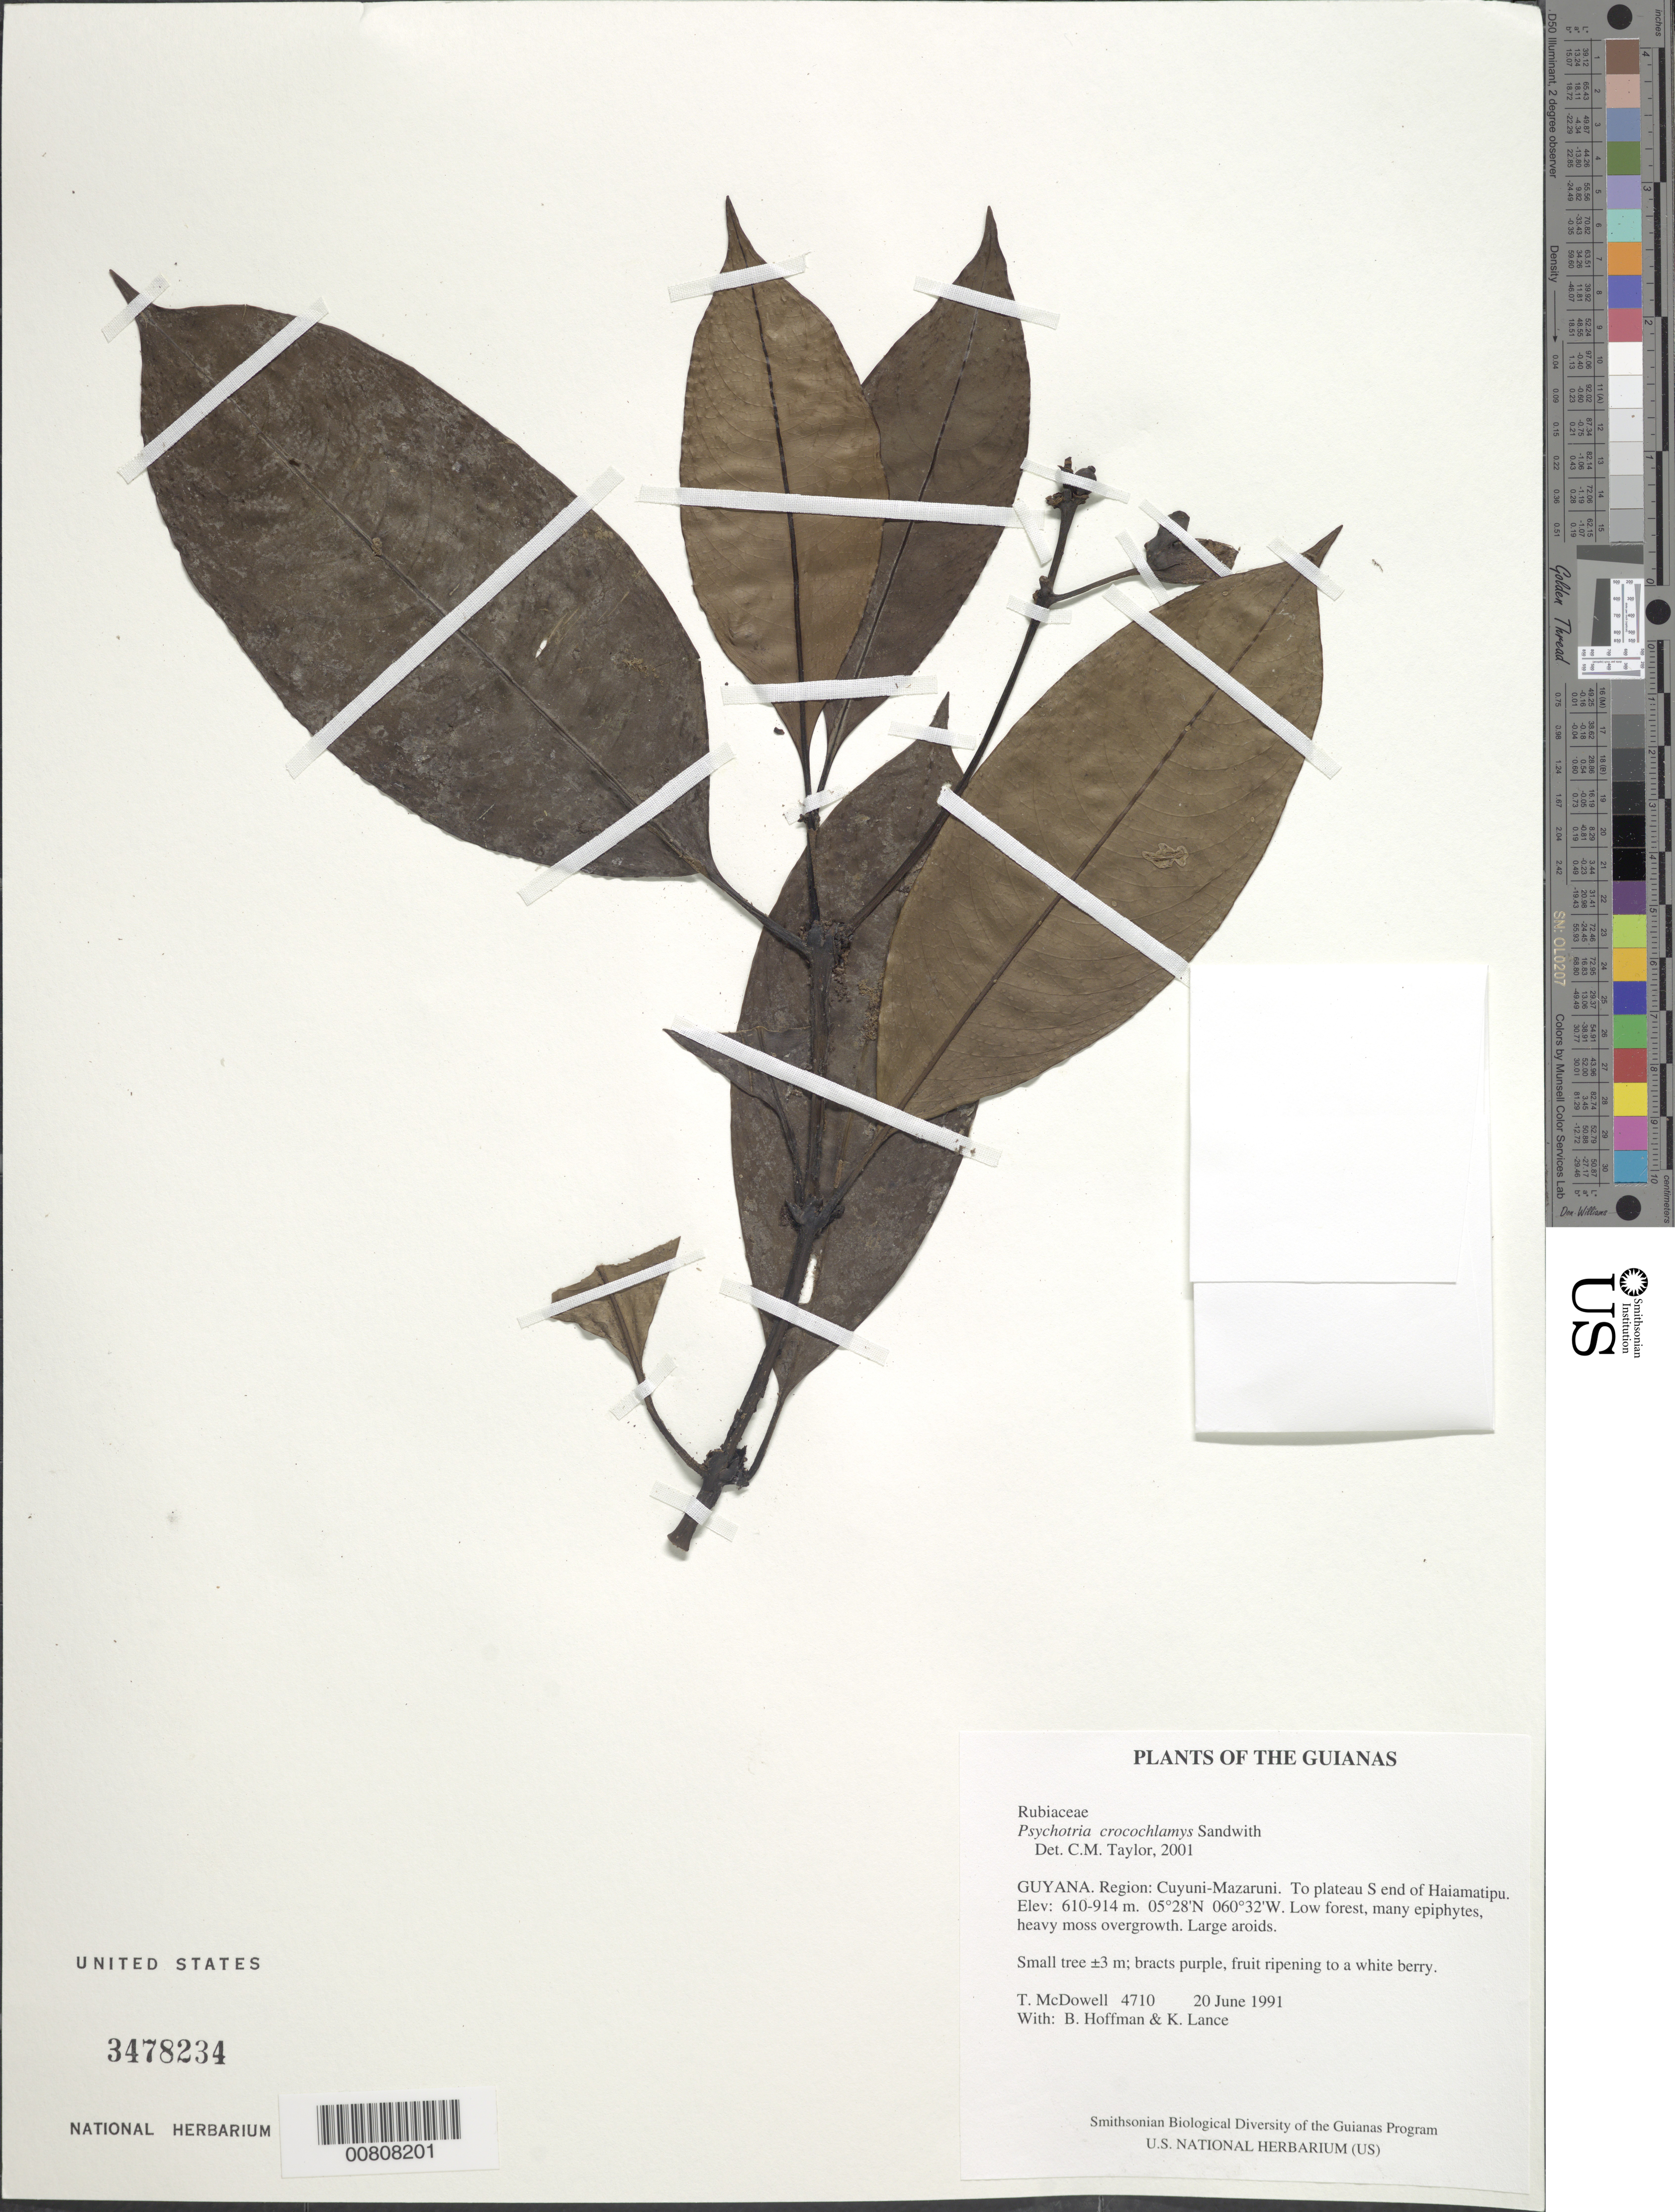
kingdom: Plantae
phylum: Tracheophyta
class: Magnoliopsida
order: Gentianales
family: Rubiaceae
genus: Palicourea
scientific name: Palicourea crocochlamys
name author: (Sandw.) Delprete & J.H. Kirkbr.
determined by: Kirkbride, J. H., Jr.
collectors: T. McDowell, B. Hoffman & K. Lance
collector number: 4710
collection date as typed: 20 June 1991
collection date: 1991-06-20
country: Guyana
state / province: Cuyuni-Mazaruni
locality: To plateau at South end of Haiamatipu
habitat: Low forest, many epiphytes, heavy moss overgrowth. Large aroids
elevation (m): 610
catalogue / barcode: US 3478234